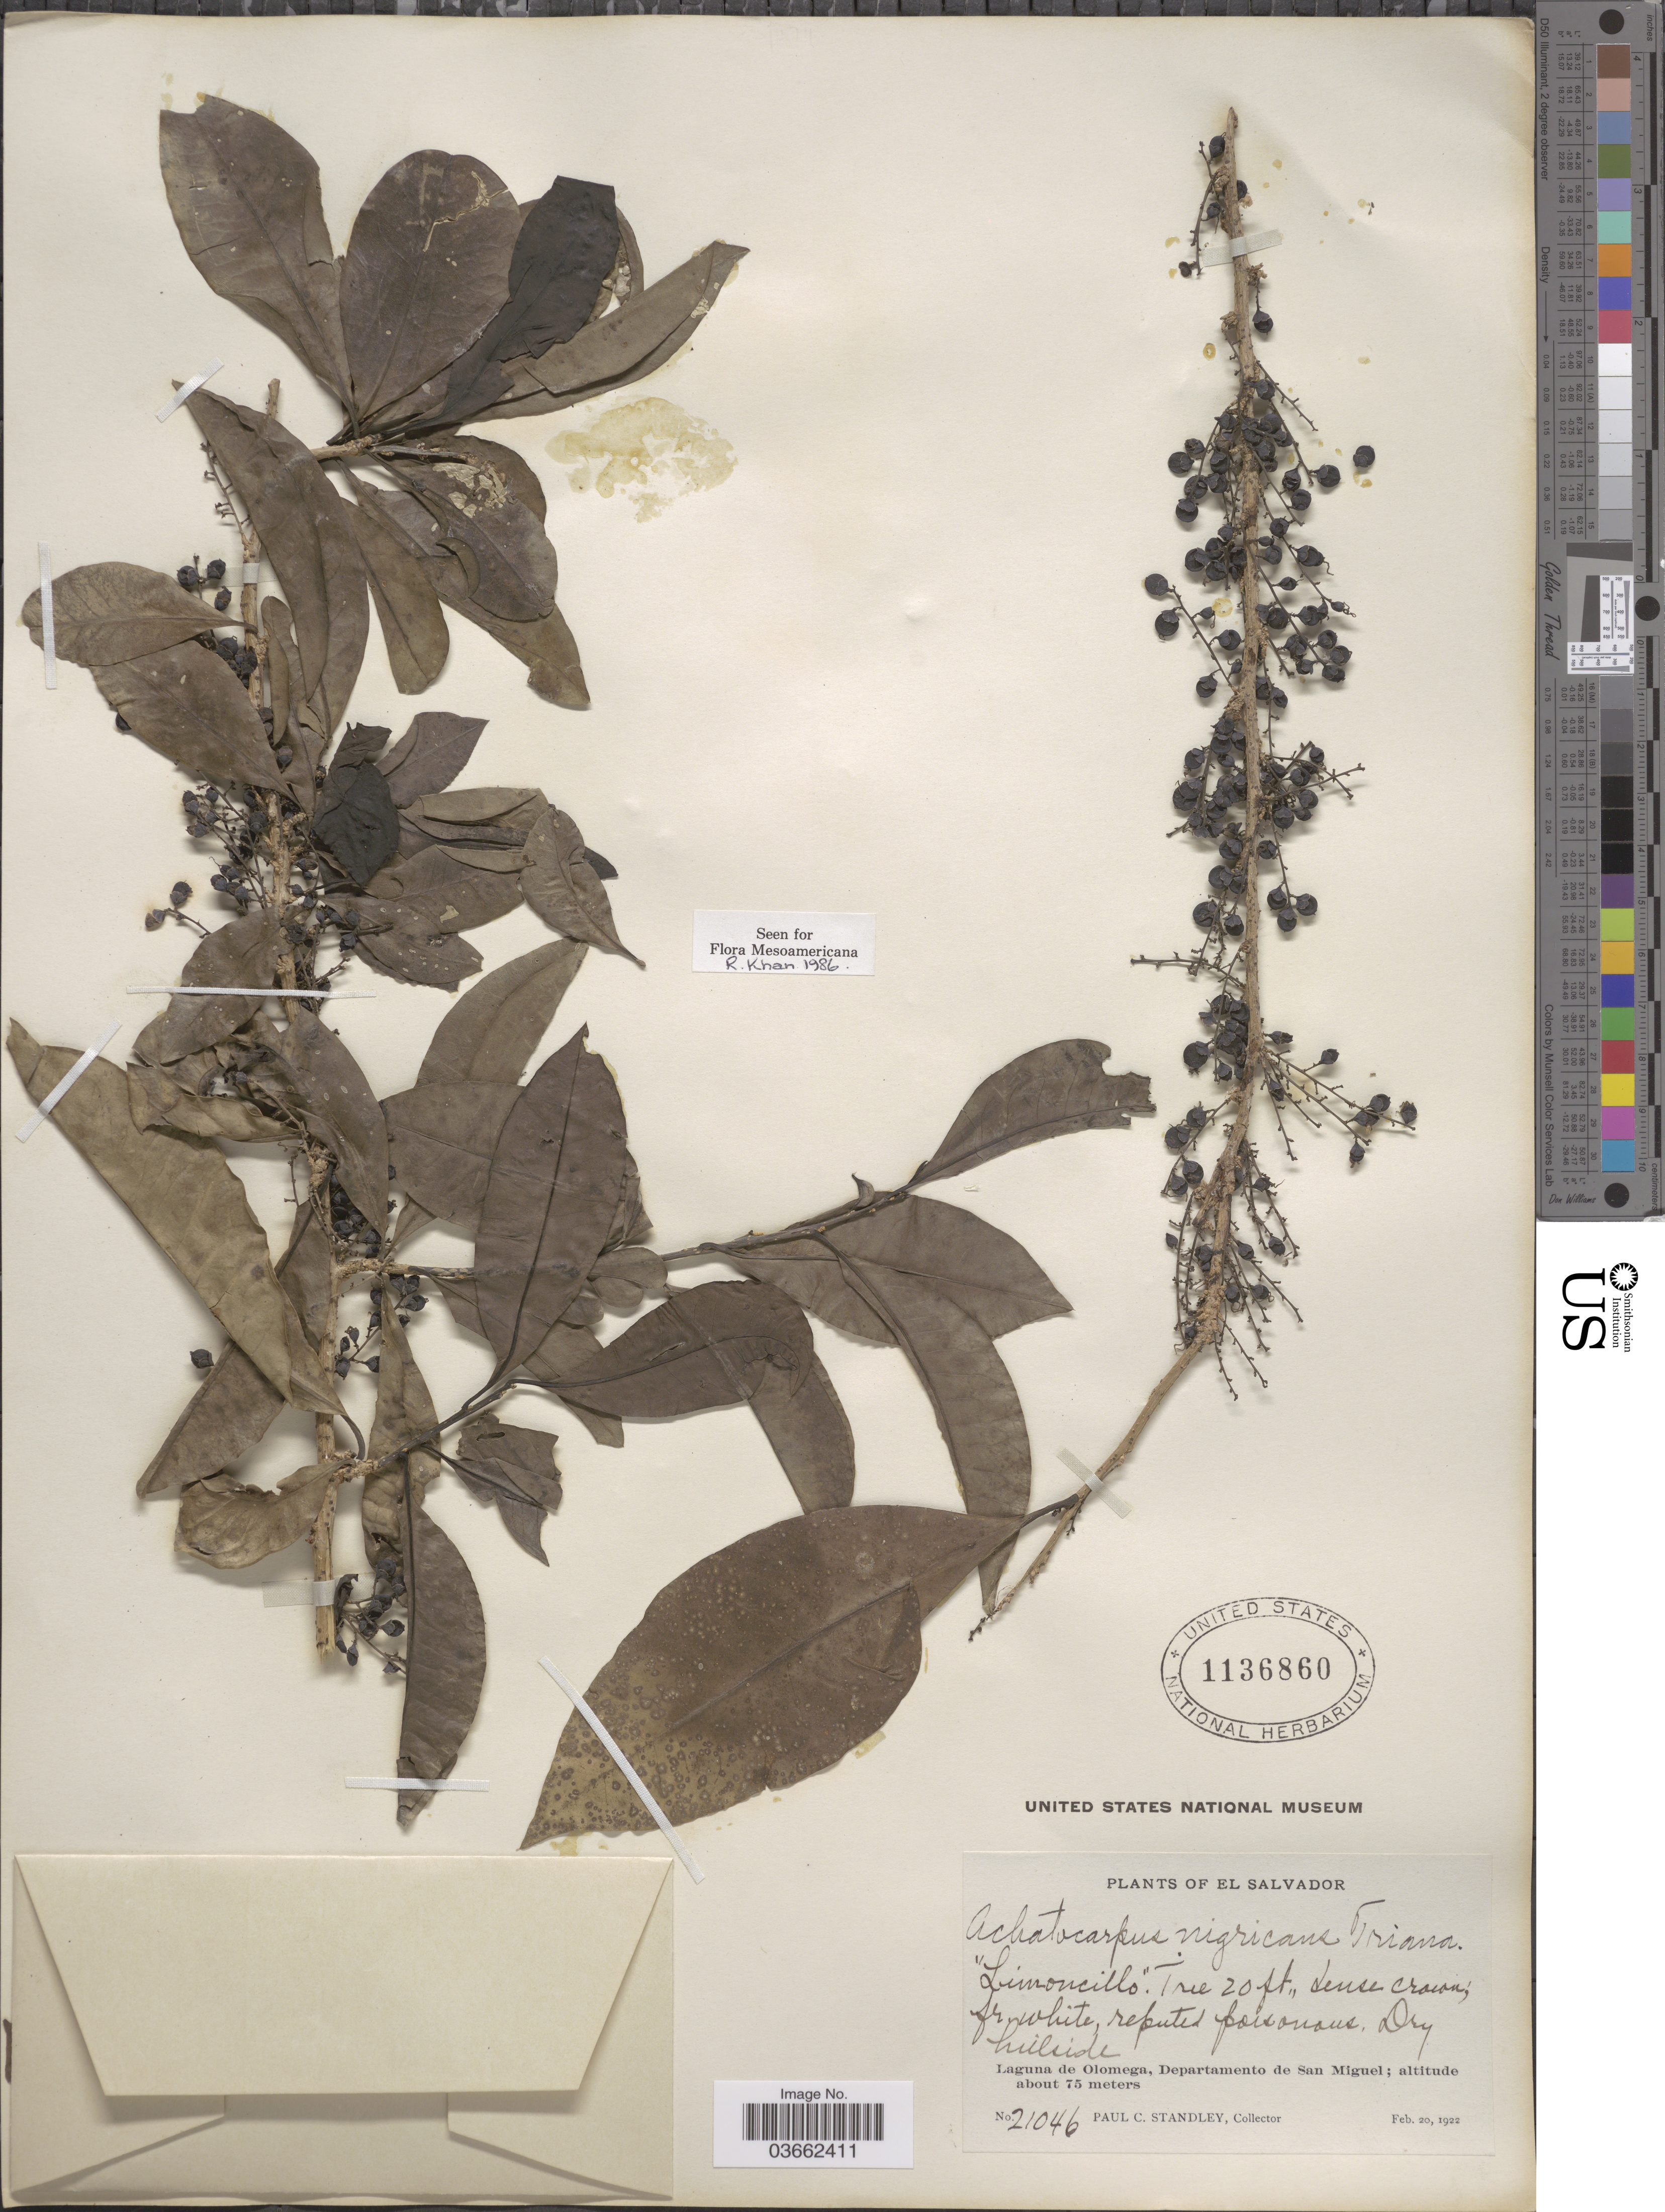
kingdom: Plantae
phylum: Tracheophyta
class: Magnoliopsida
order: Caryophyllales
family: Achatocarpaceae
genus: Achatocarpus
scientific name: Achatocarpus nigricans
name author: Triana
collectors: P. C. Standley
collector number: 21046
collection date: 1922-02-20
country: El Salvador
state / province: San Miguel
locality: Laguna de Olomega, Departamento de San Miguel.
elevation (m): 75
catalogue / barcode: US 1136860